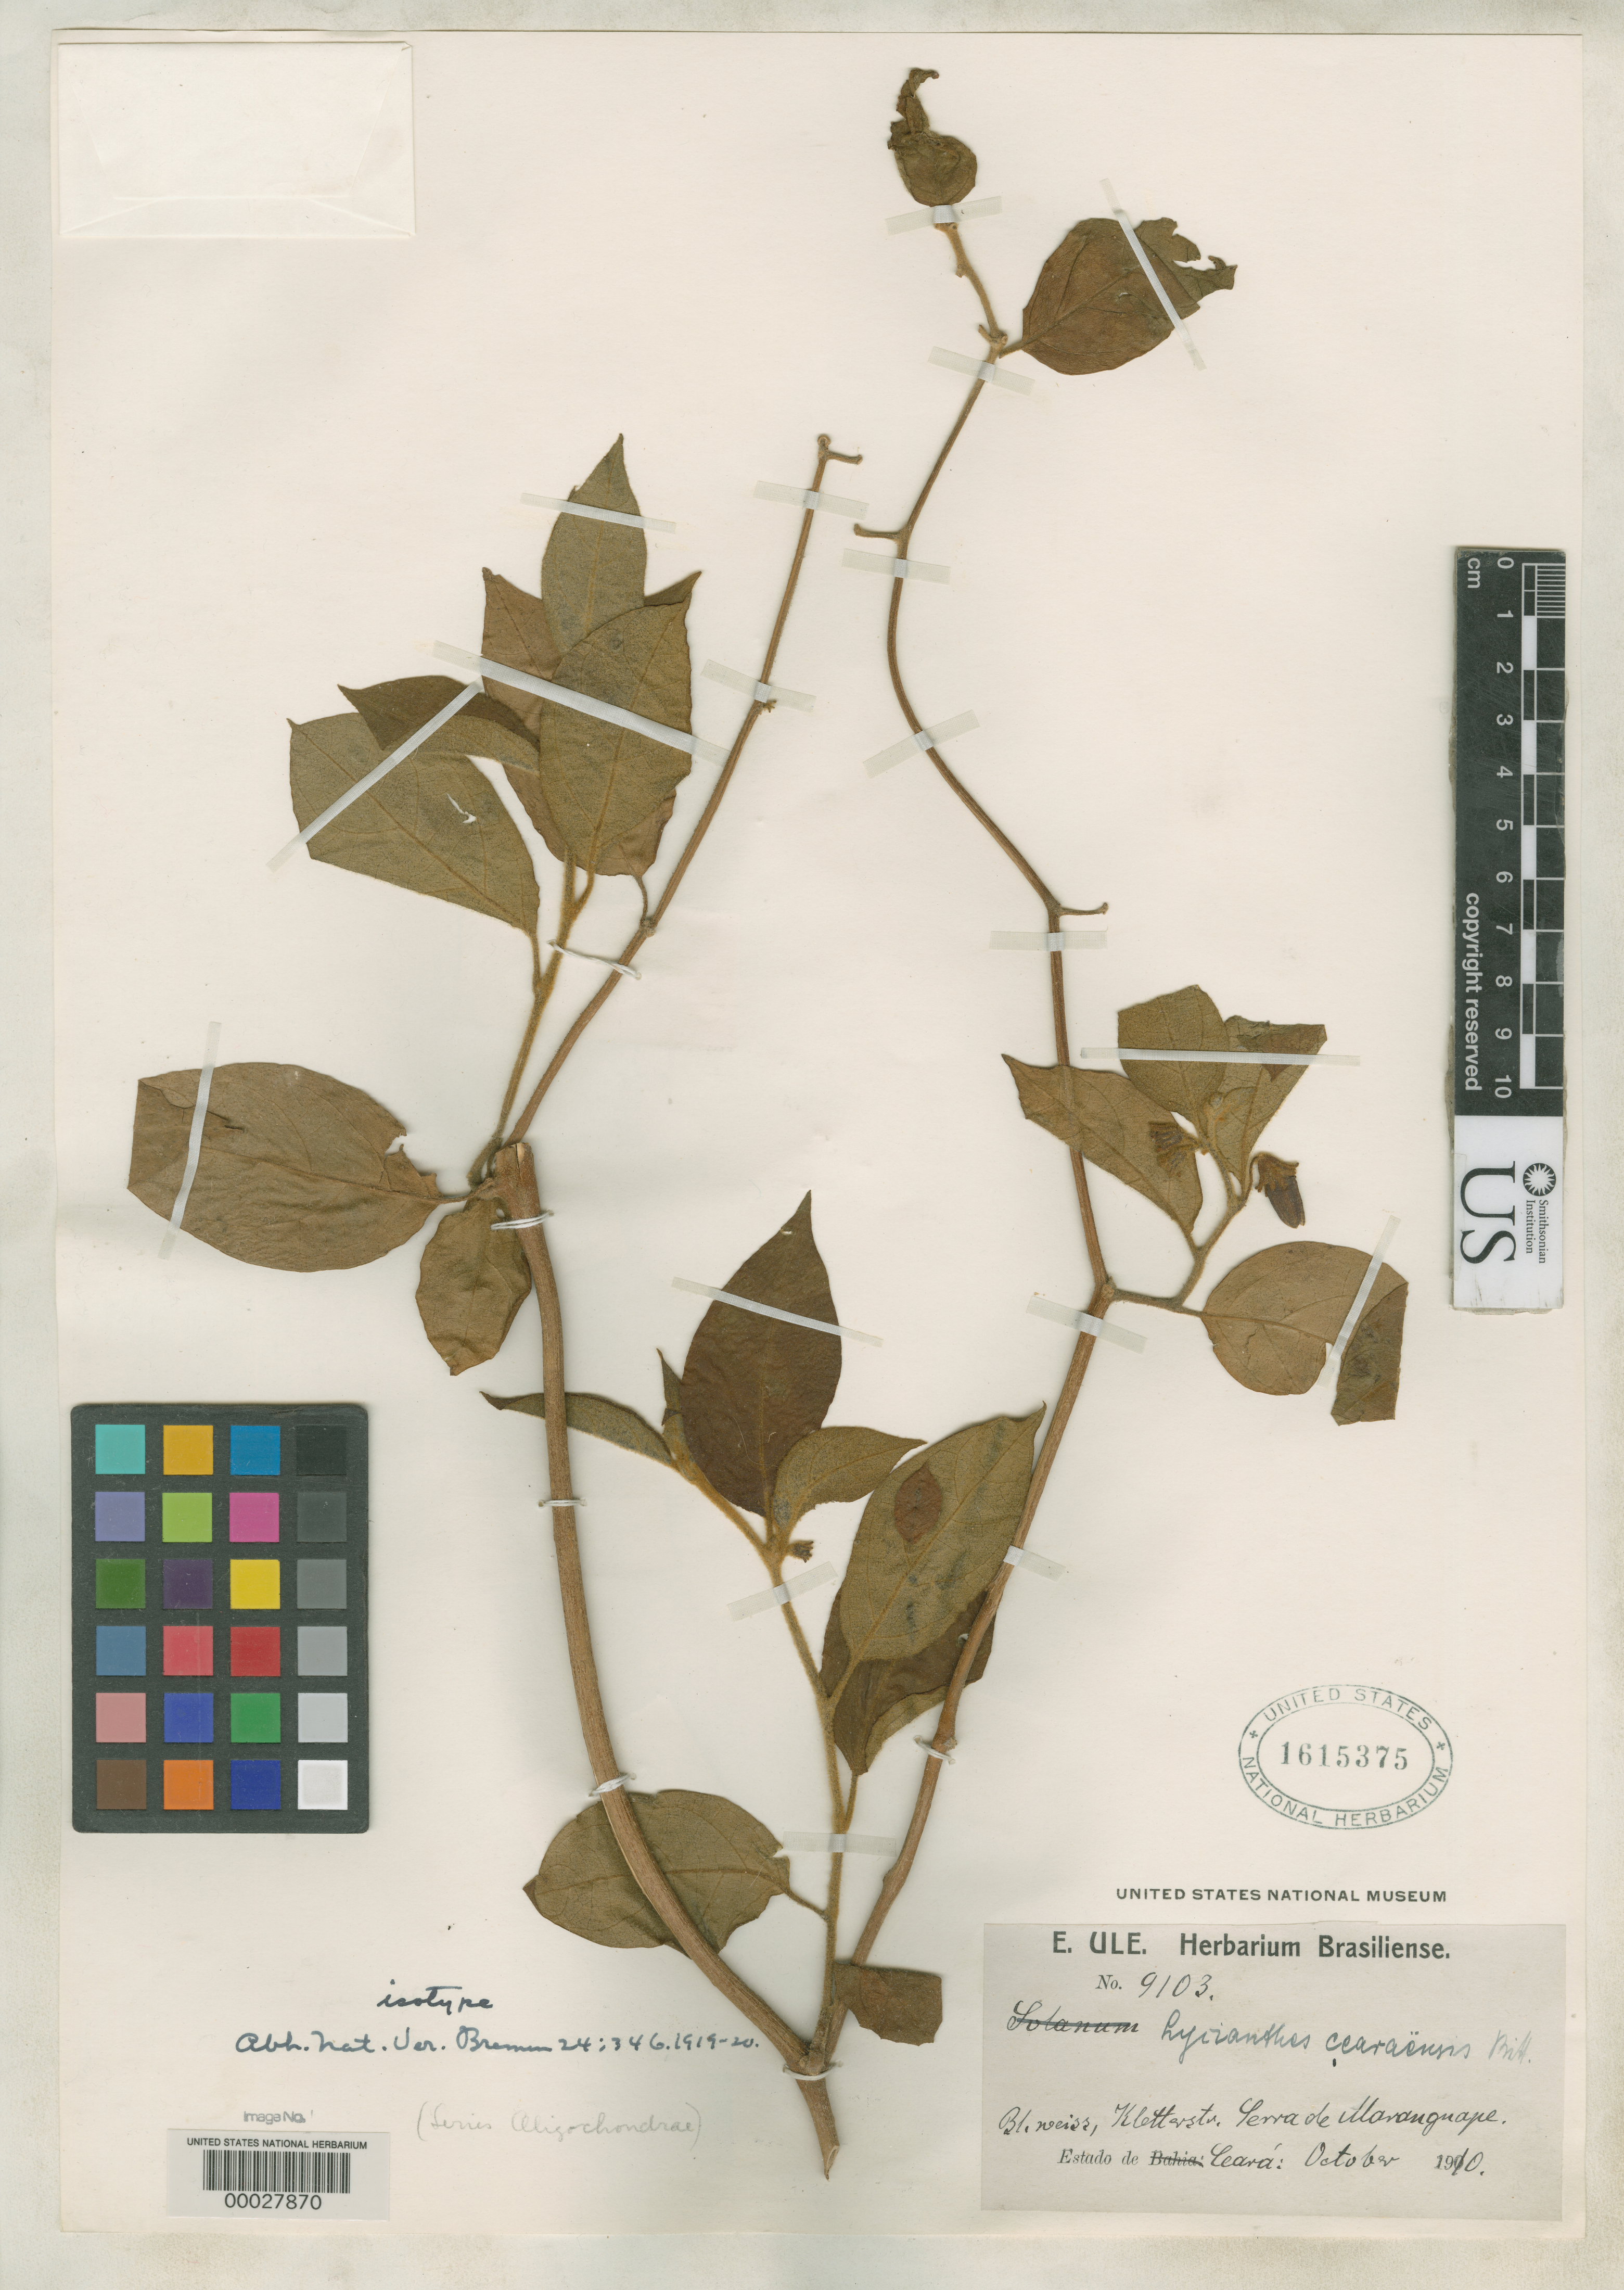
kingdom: Plantae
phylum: Tracheophyta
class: Magnoliopsida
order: Solanales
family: Solanaceae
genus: Lycianthes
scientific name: Lycianthes cearaensis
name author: Bitter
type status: Isotype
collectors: E. H. Ule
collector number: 9103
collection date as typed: Oct 1910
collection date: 1910-10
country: Brazil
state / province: Ceará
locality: Serra de Maranguape.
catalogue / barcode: US 1615375